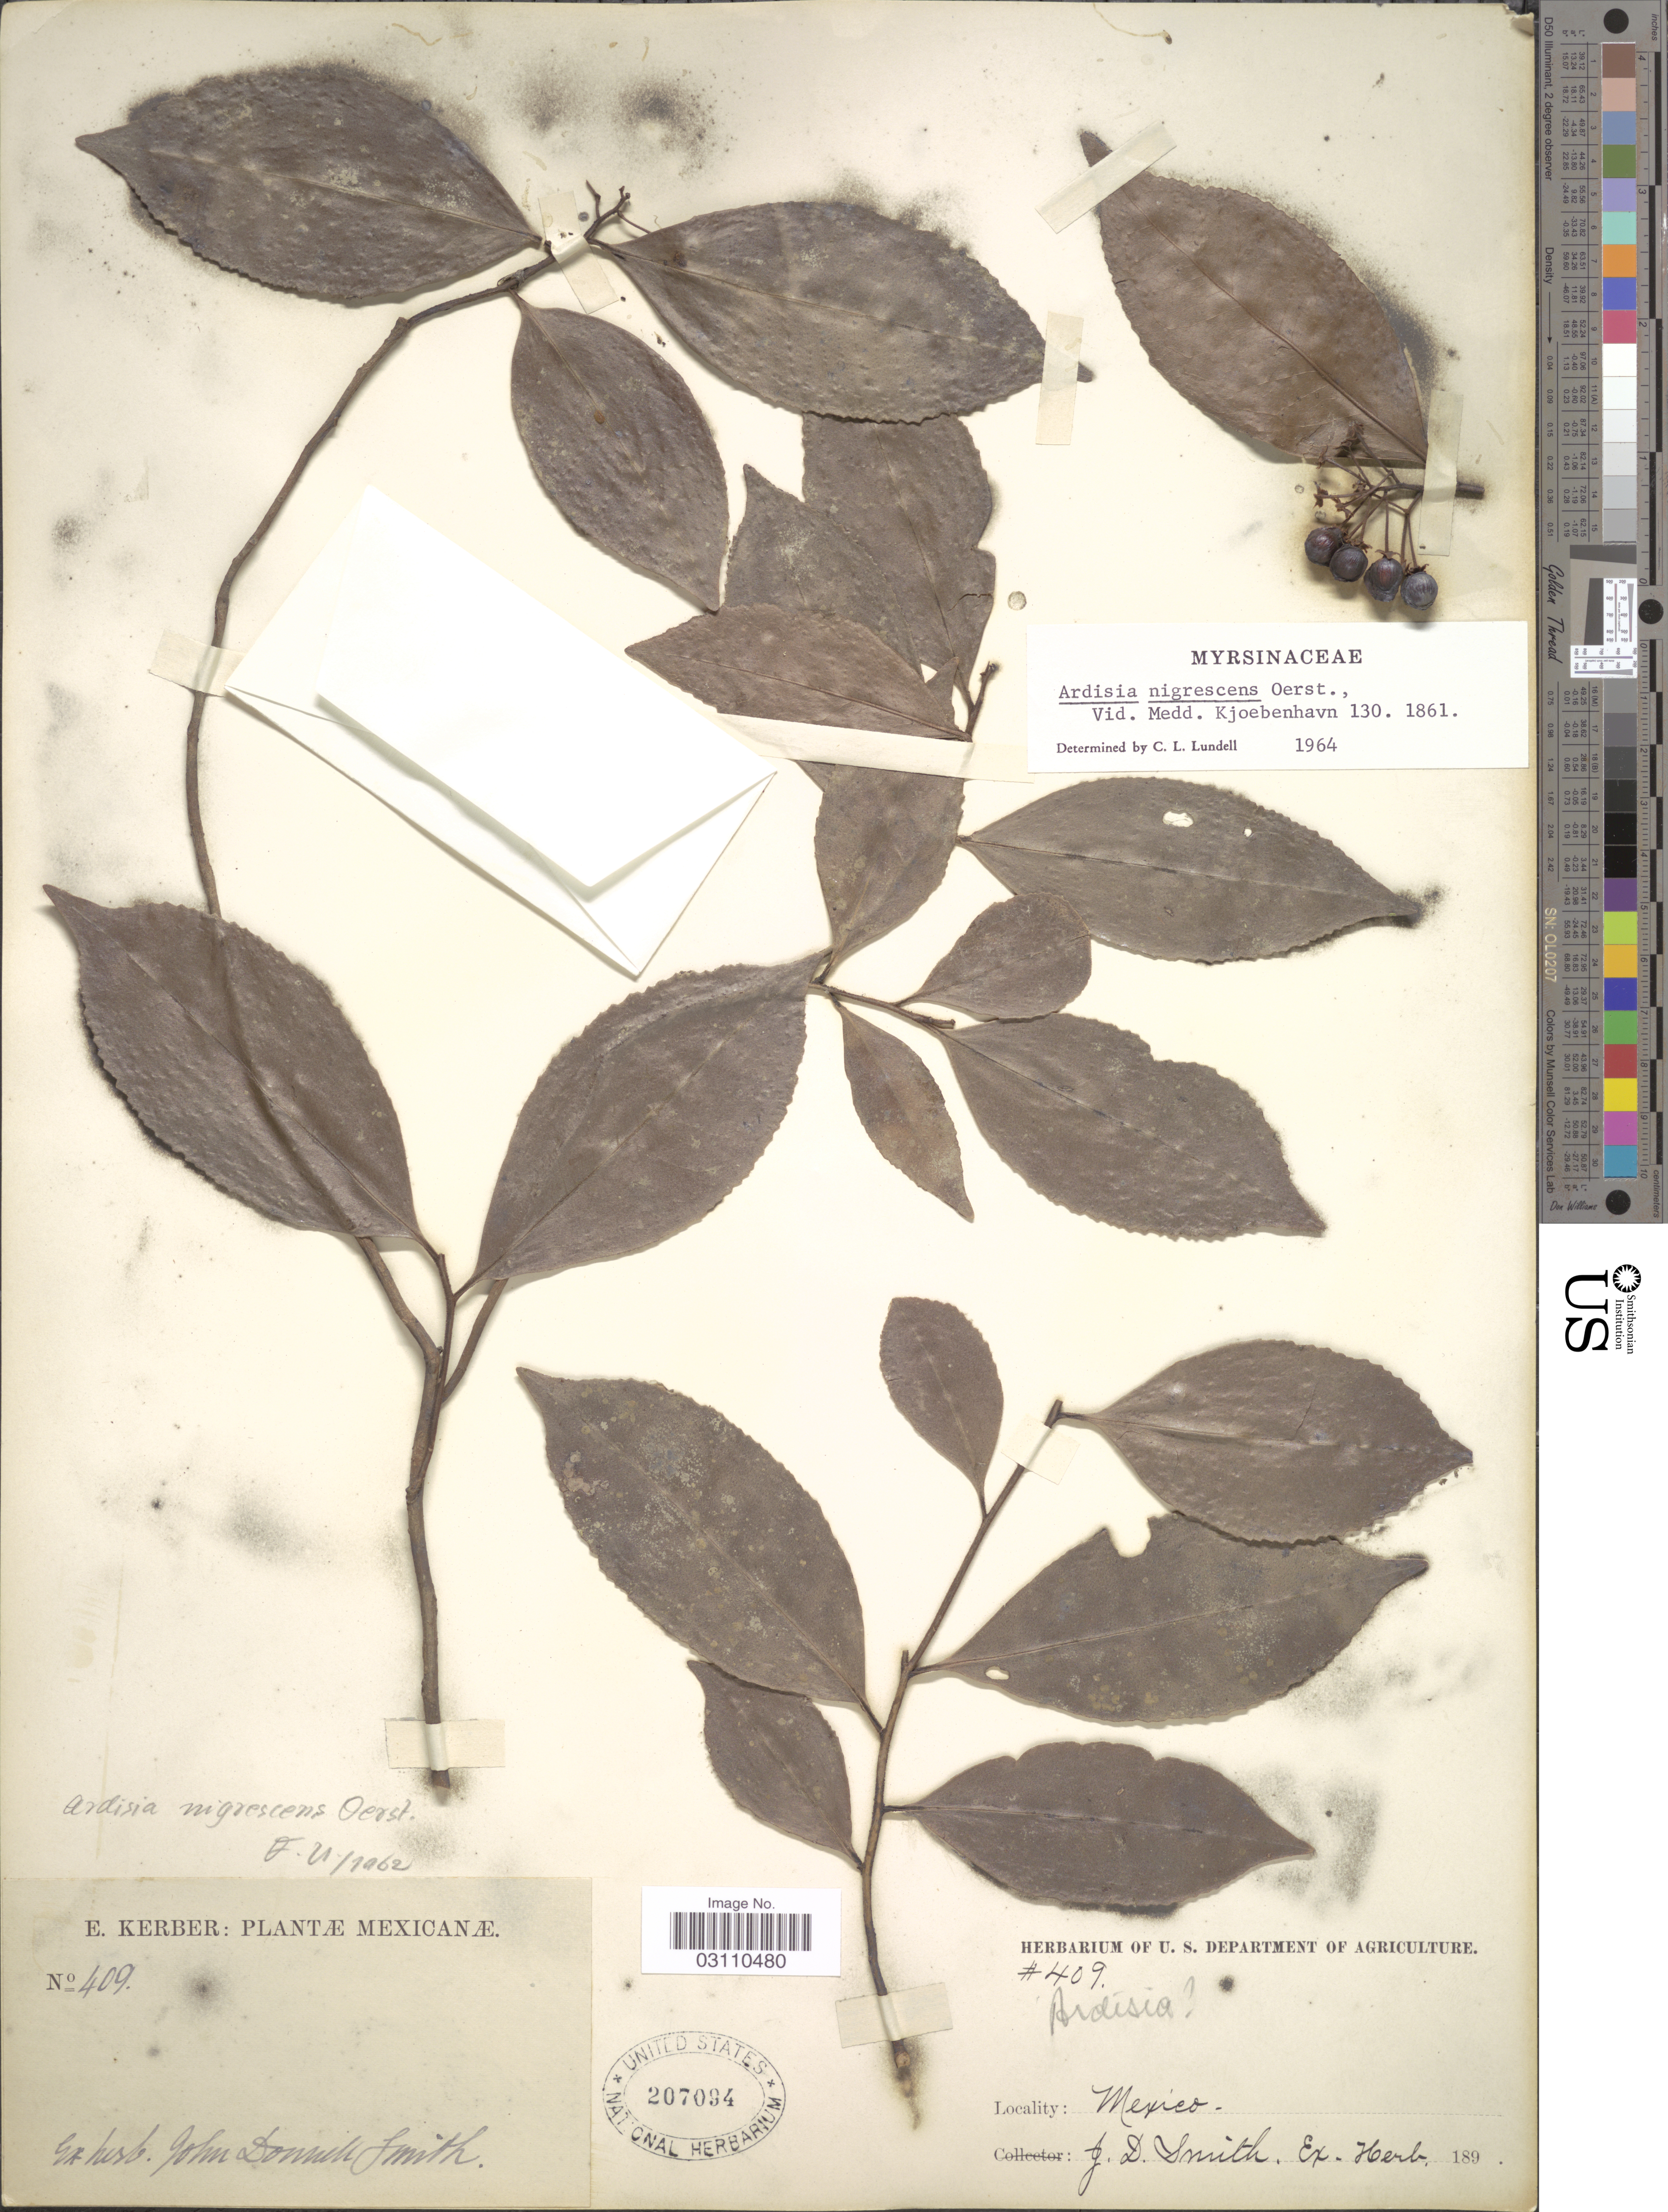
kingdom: Plantae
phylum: Tracheophyta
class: Magnoliopsida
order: Ericales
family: Primulaceae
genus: Ardisia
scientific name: Ardisia nigrescens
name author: Oerst.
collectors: E. Kerber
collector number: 409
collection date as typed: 189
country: Mexico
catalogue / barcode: US 207094